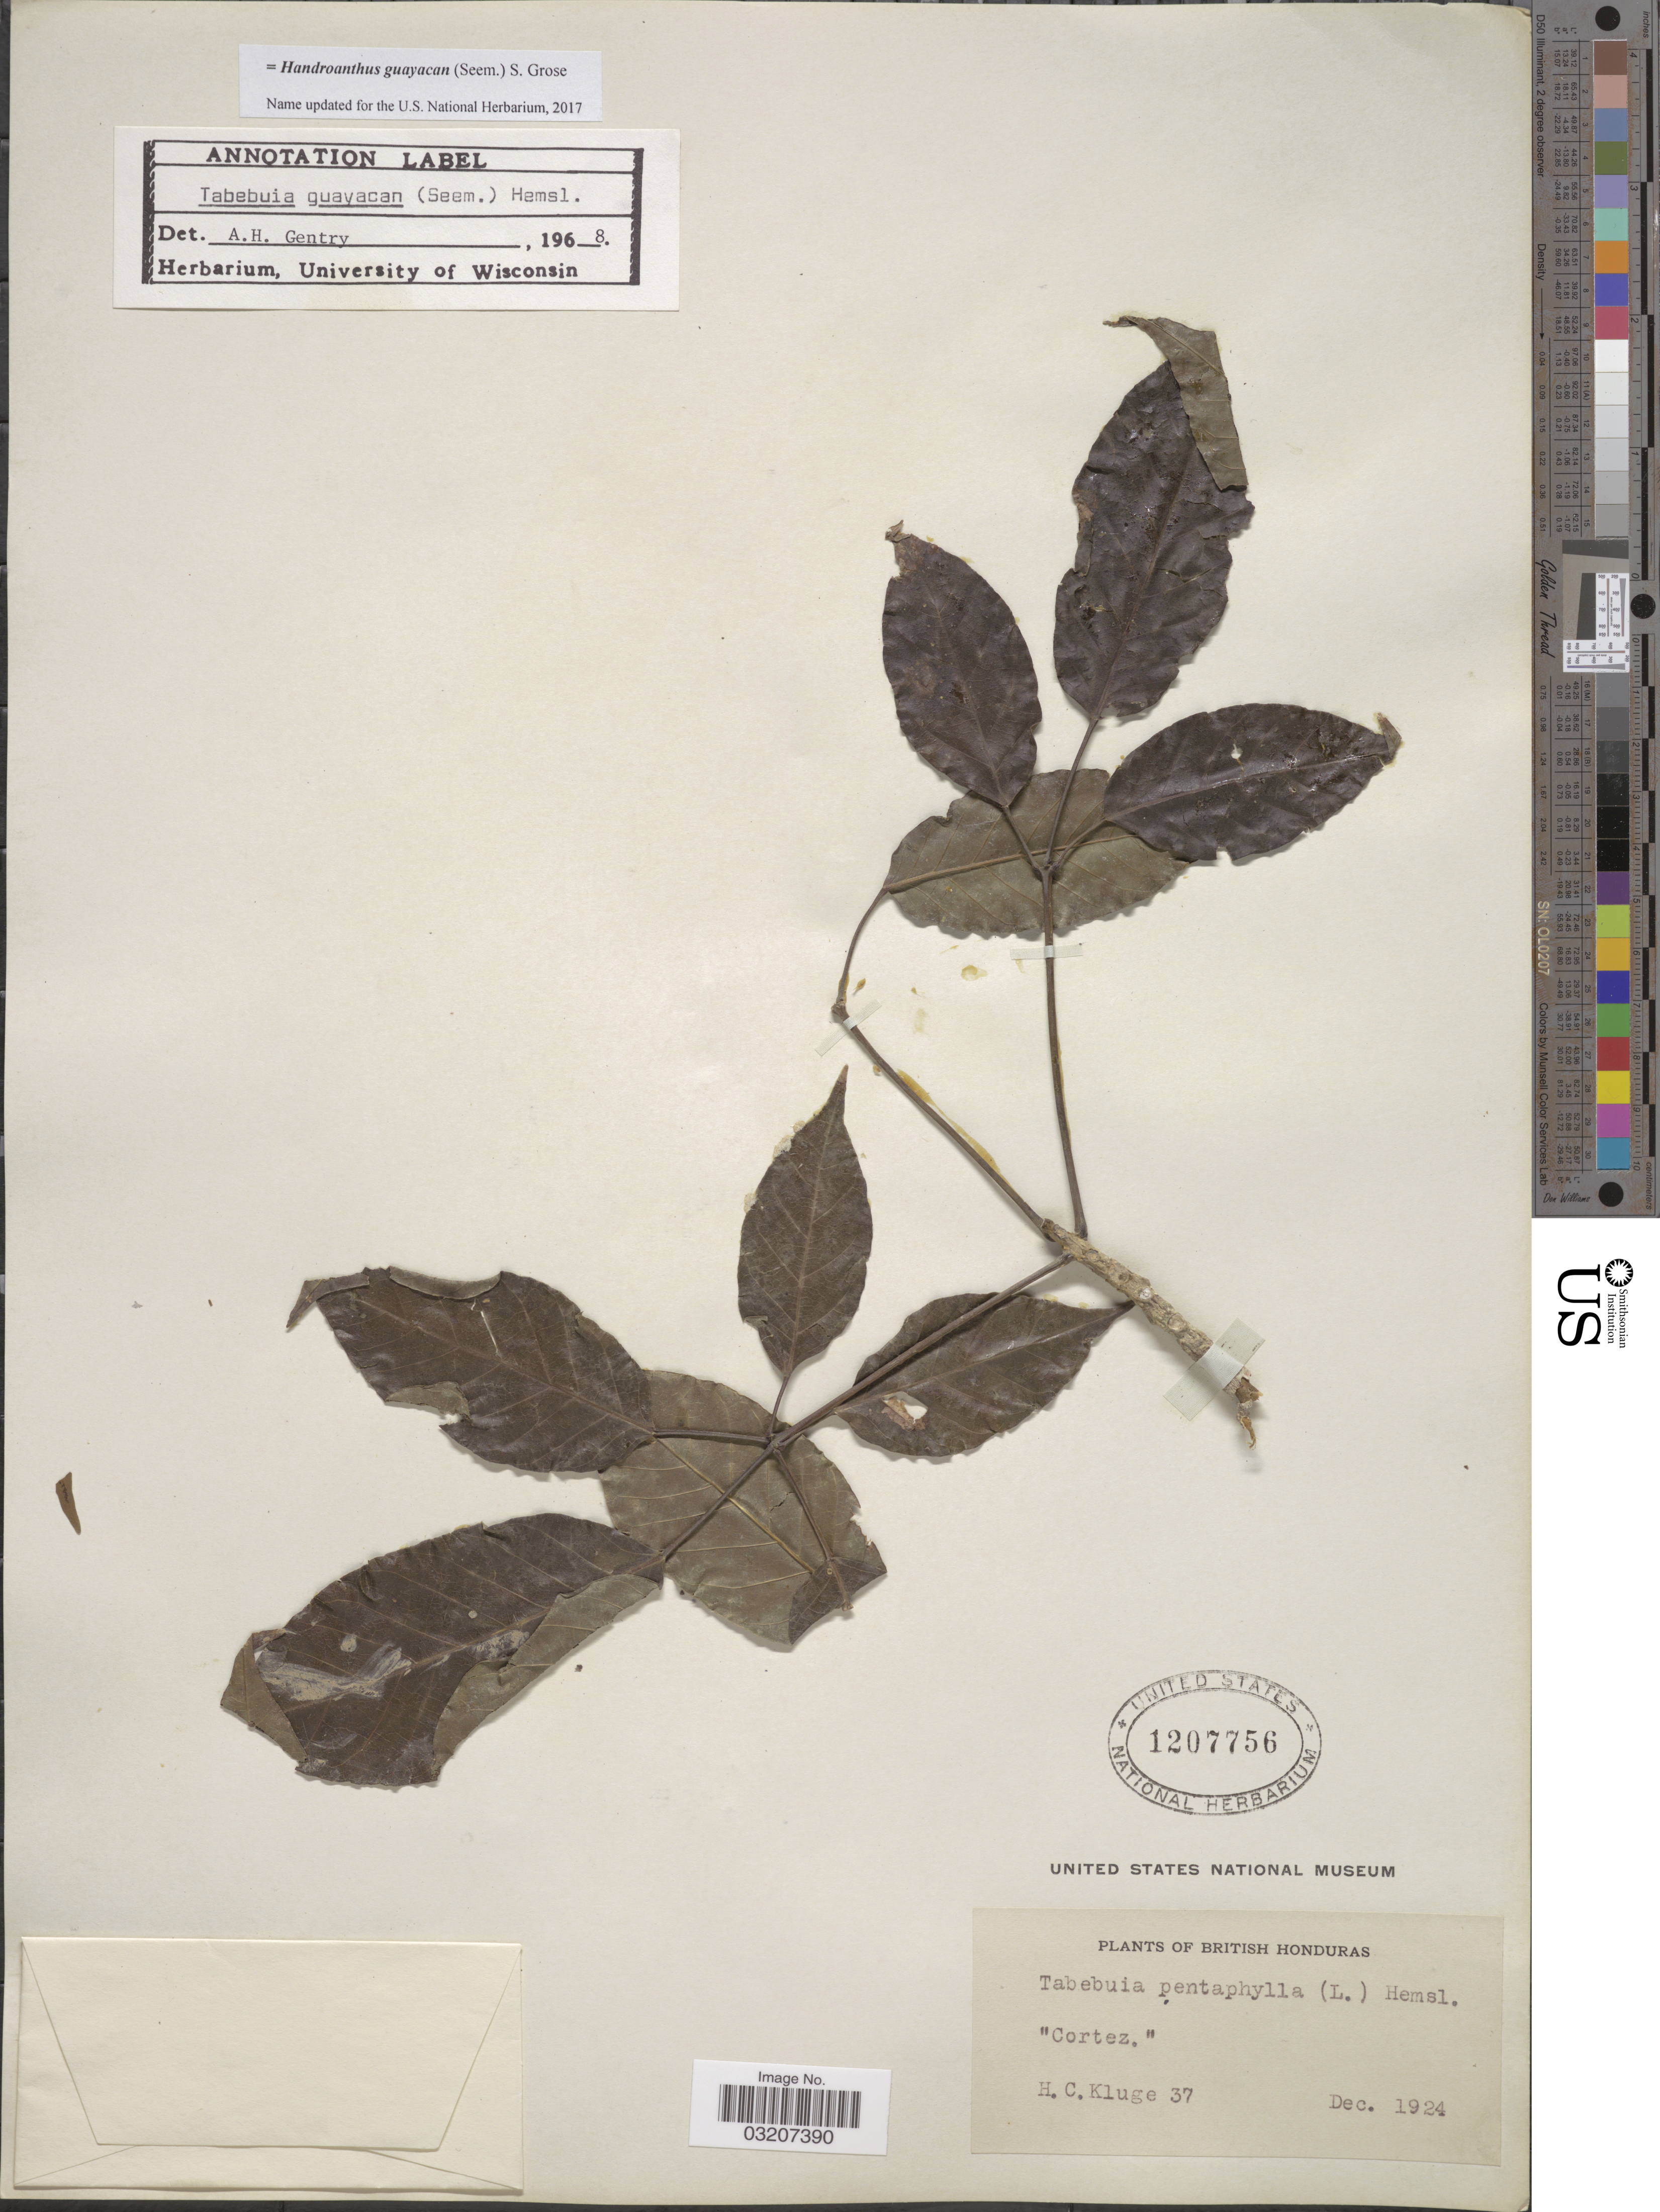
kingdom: Plantae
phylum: Tracheophyta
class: Magnoliopsida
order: Lamiales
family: Bignoniaceae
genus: Handroanthus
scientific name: Handroanthus guayacan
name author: (Seem.) S.O. Grose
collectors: H. C. Kluge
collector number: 37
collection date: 1924-12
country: Belize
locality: British Honduras.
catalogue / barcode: US 1207756